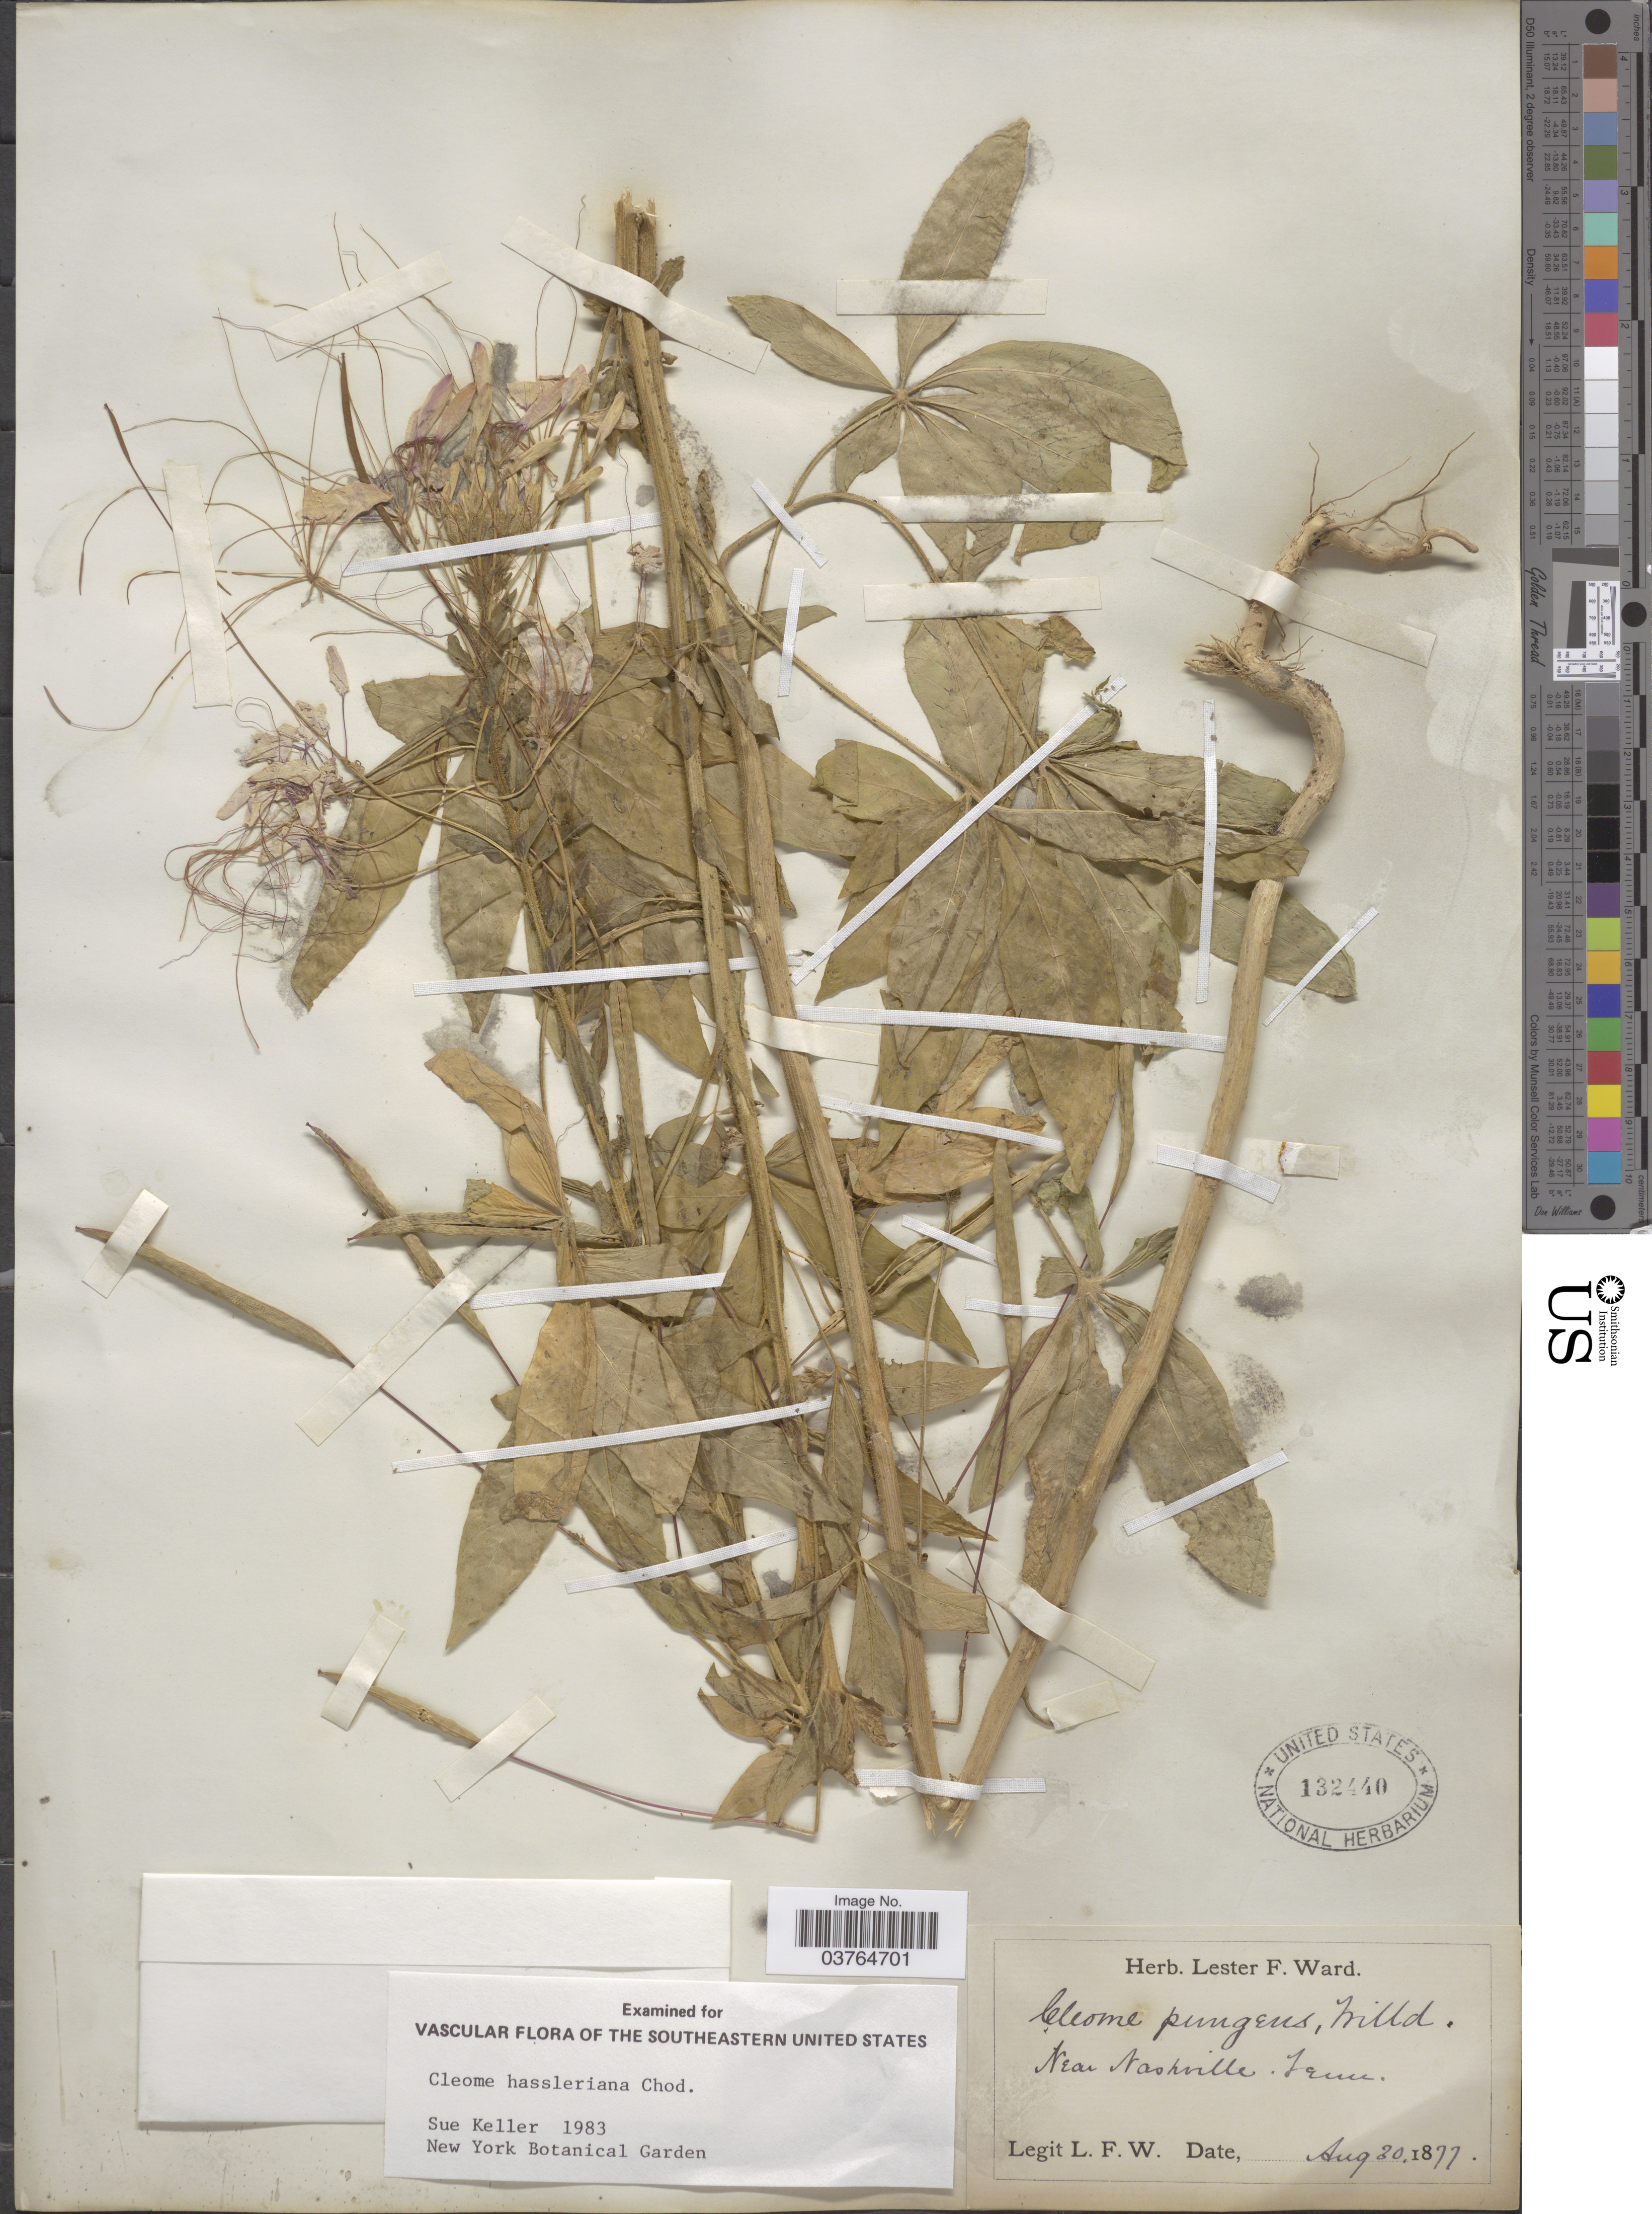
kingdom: Plantae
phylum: Tracheophyta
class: Magnoliopsida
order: Brassicales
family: Cleomaceae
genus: Tarenaya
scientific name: Tarenaya houtteana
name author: (Schltdl.) Soares Neto & Roalson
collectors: L. F. Ward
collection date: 1877-08-30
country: United States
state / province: Tennessee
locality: Near Nashville.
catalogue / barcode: US 132440